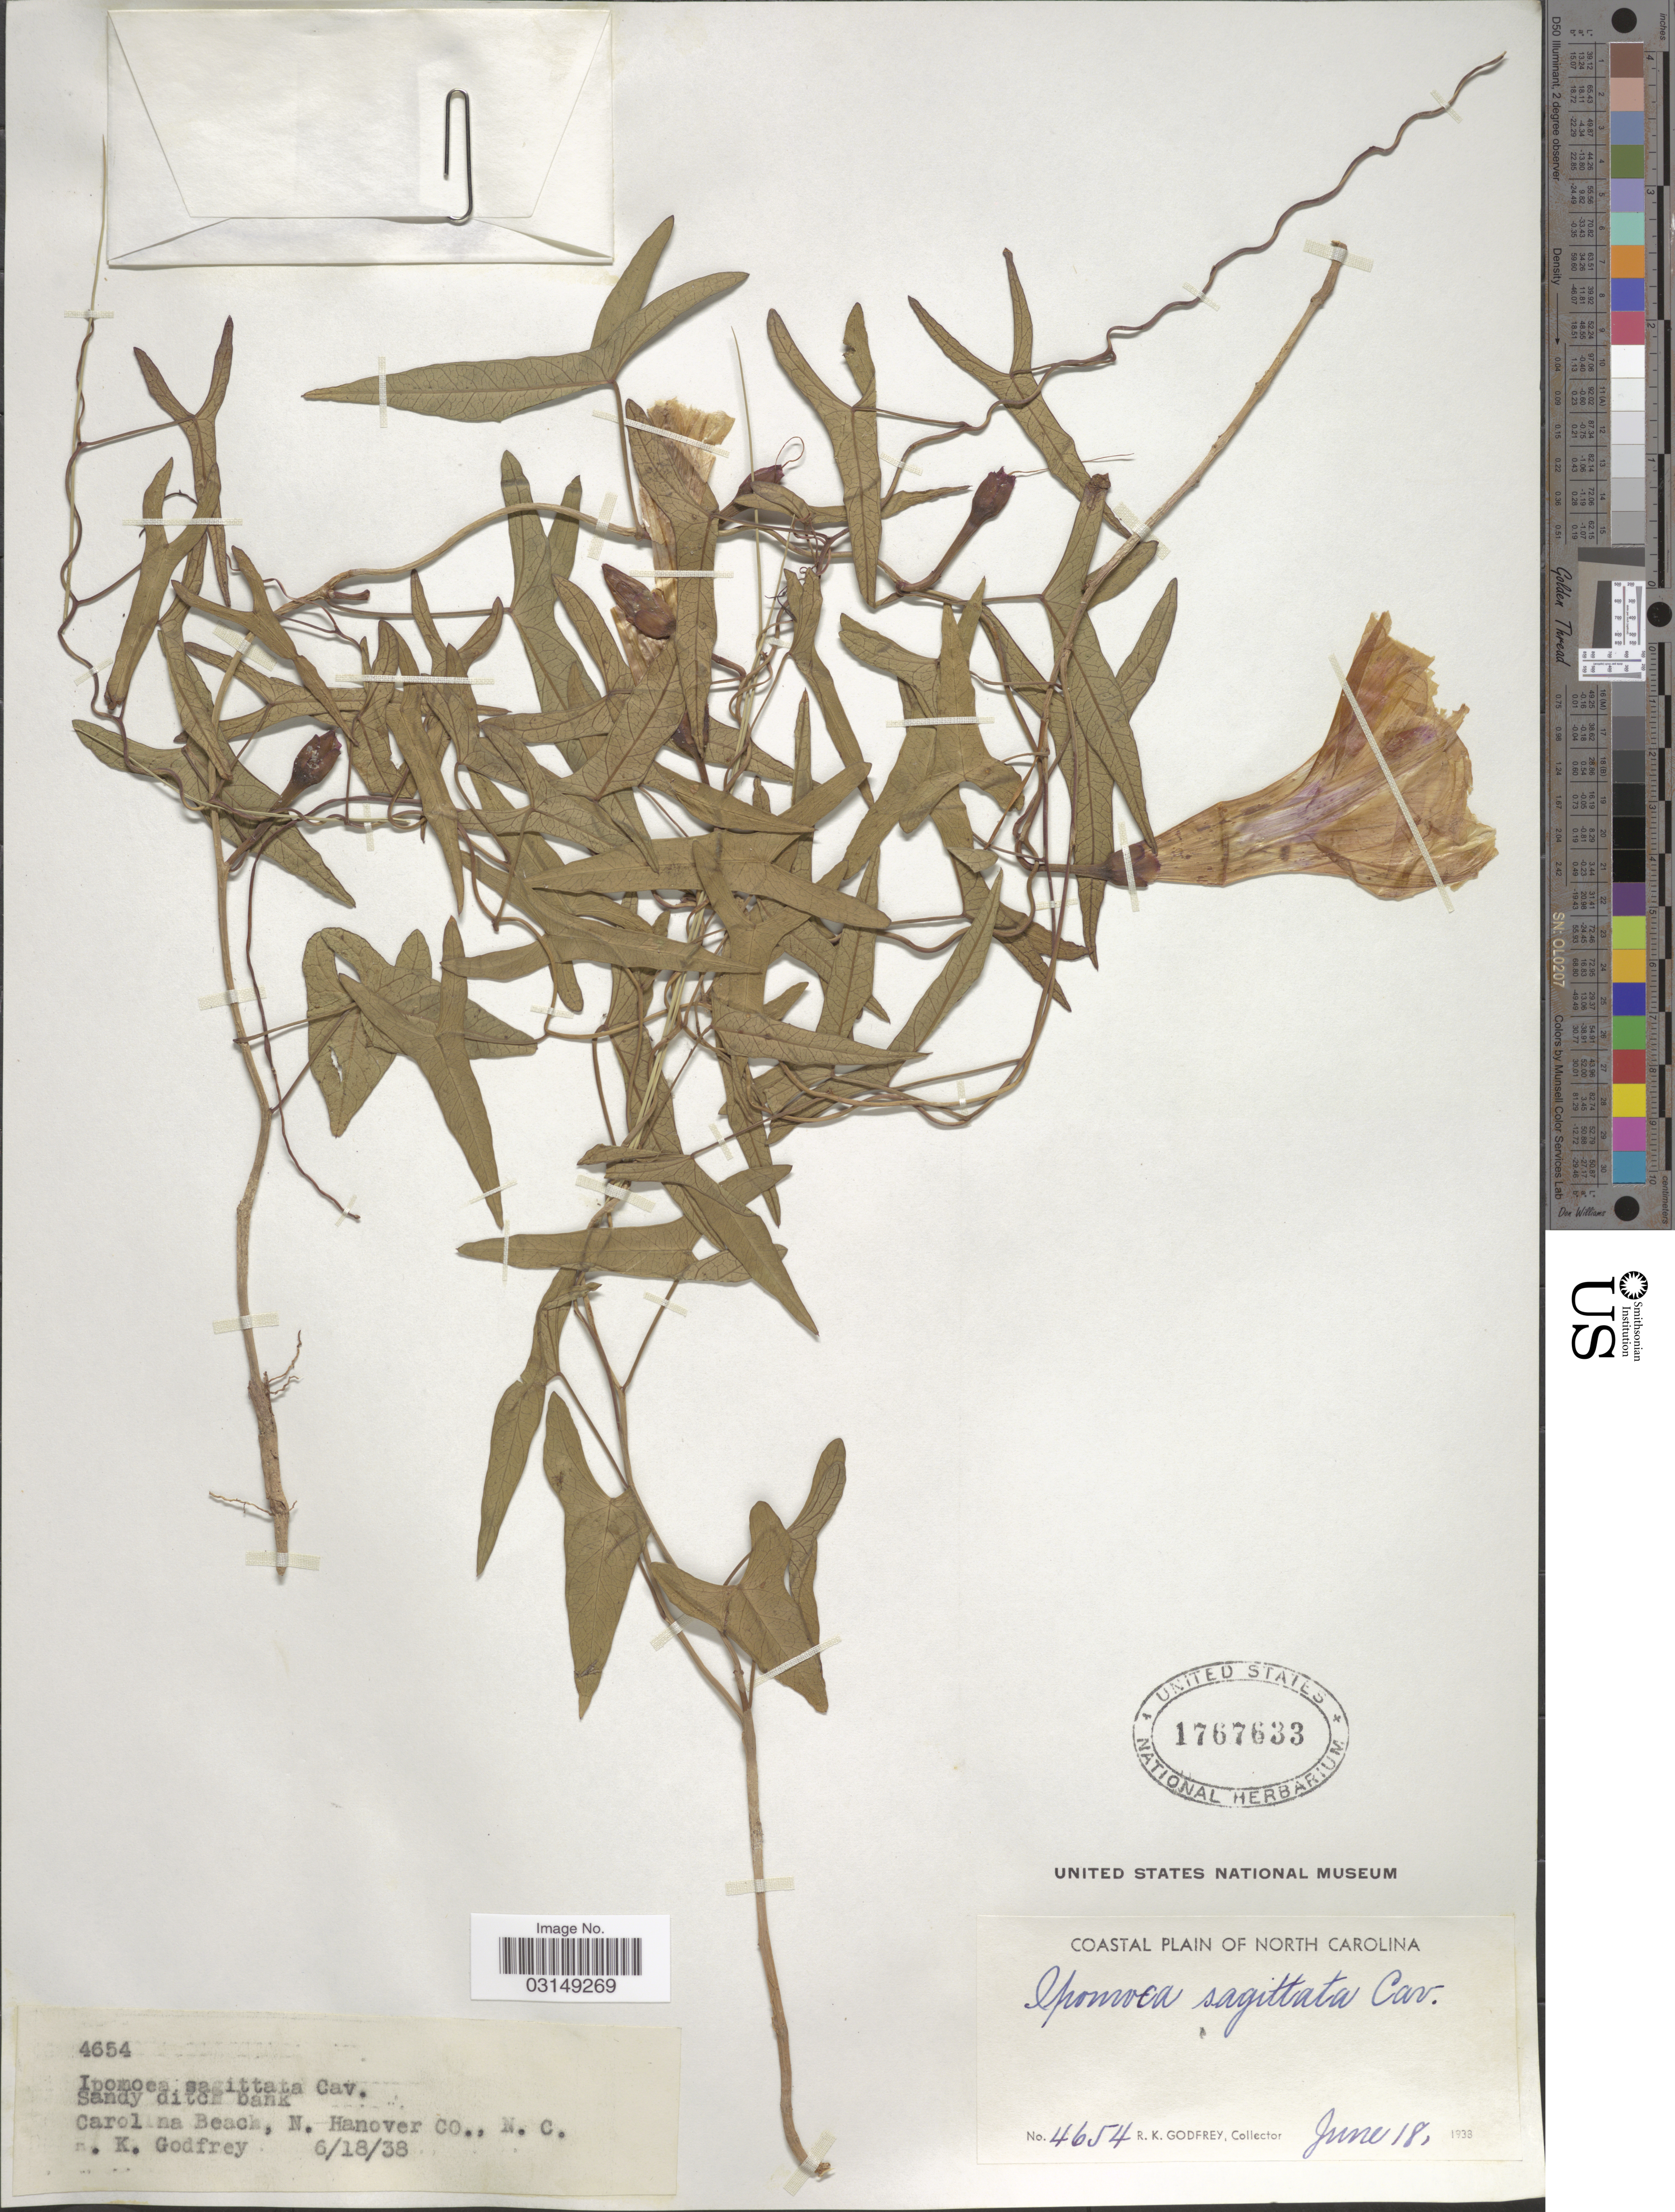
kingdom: Plantae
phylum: Tracheophyta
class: Magnoliopsida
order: Solanales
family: Convolvulaceae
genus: Ipomoea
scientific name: Ipomoea sagittata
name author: Poir.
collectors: R. K. Godfrey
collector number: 4654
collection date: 1938-06-18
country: United States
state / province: North Carolina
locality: Coastal Plain of North Carolina. Caroline Beach. N. Hanover Co., N. C.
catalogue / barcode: US 1767633